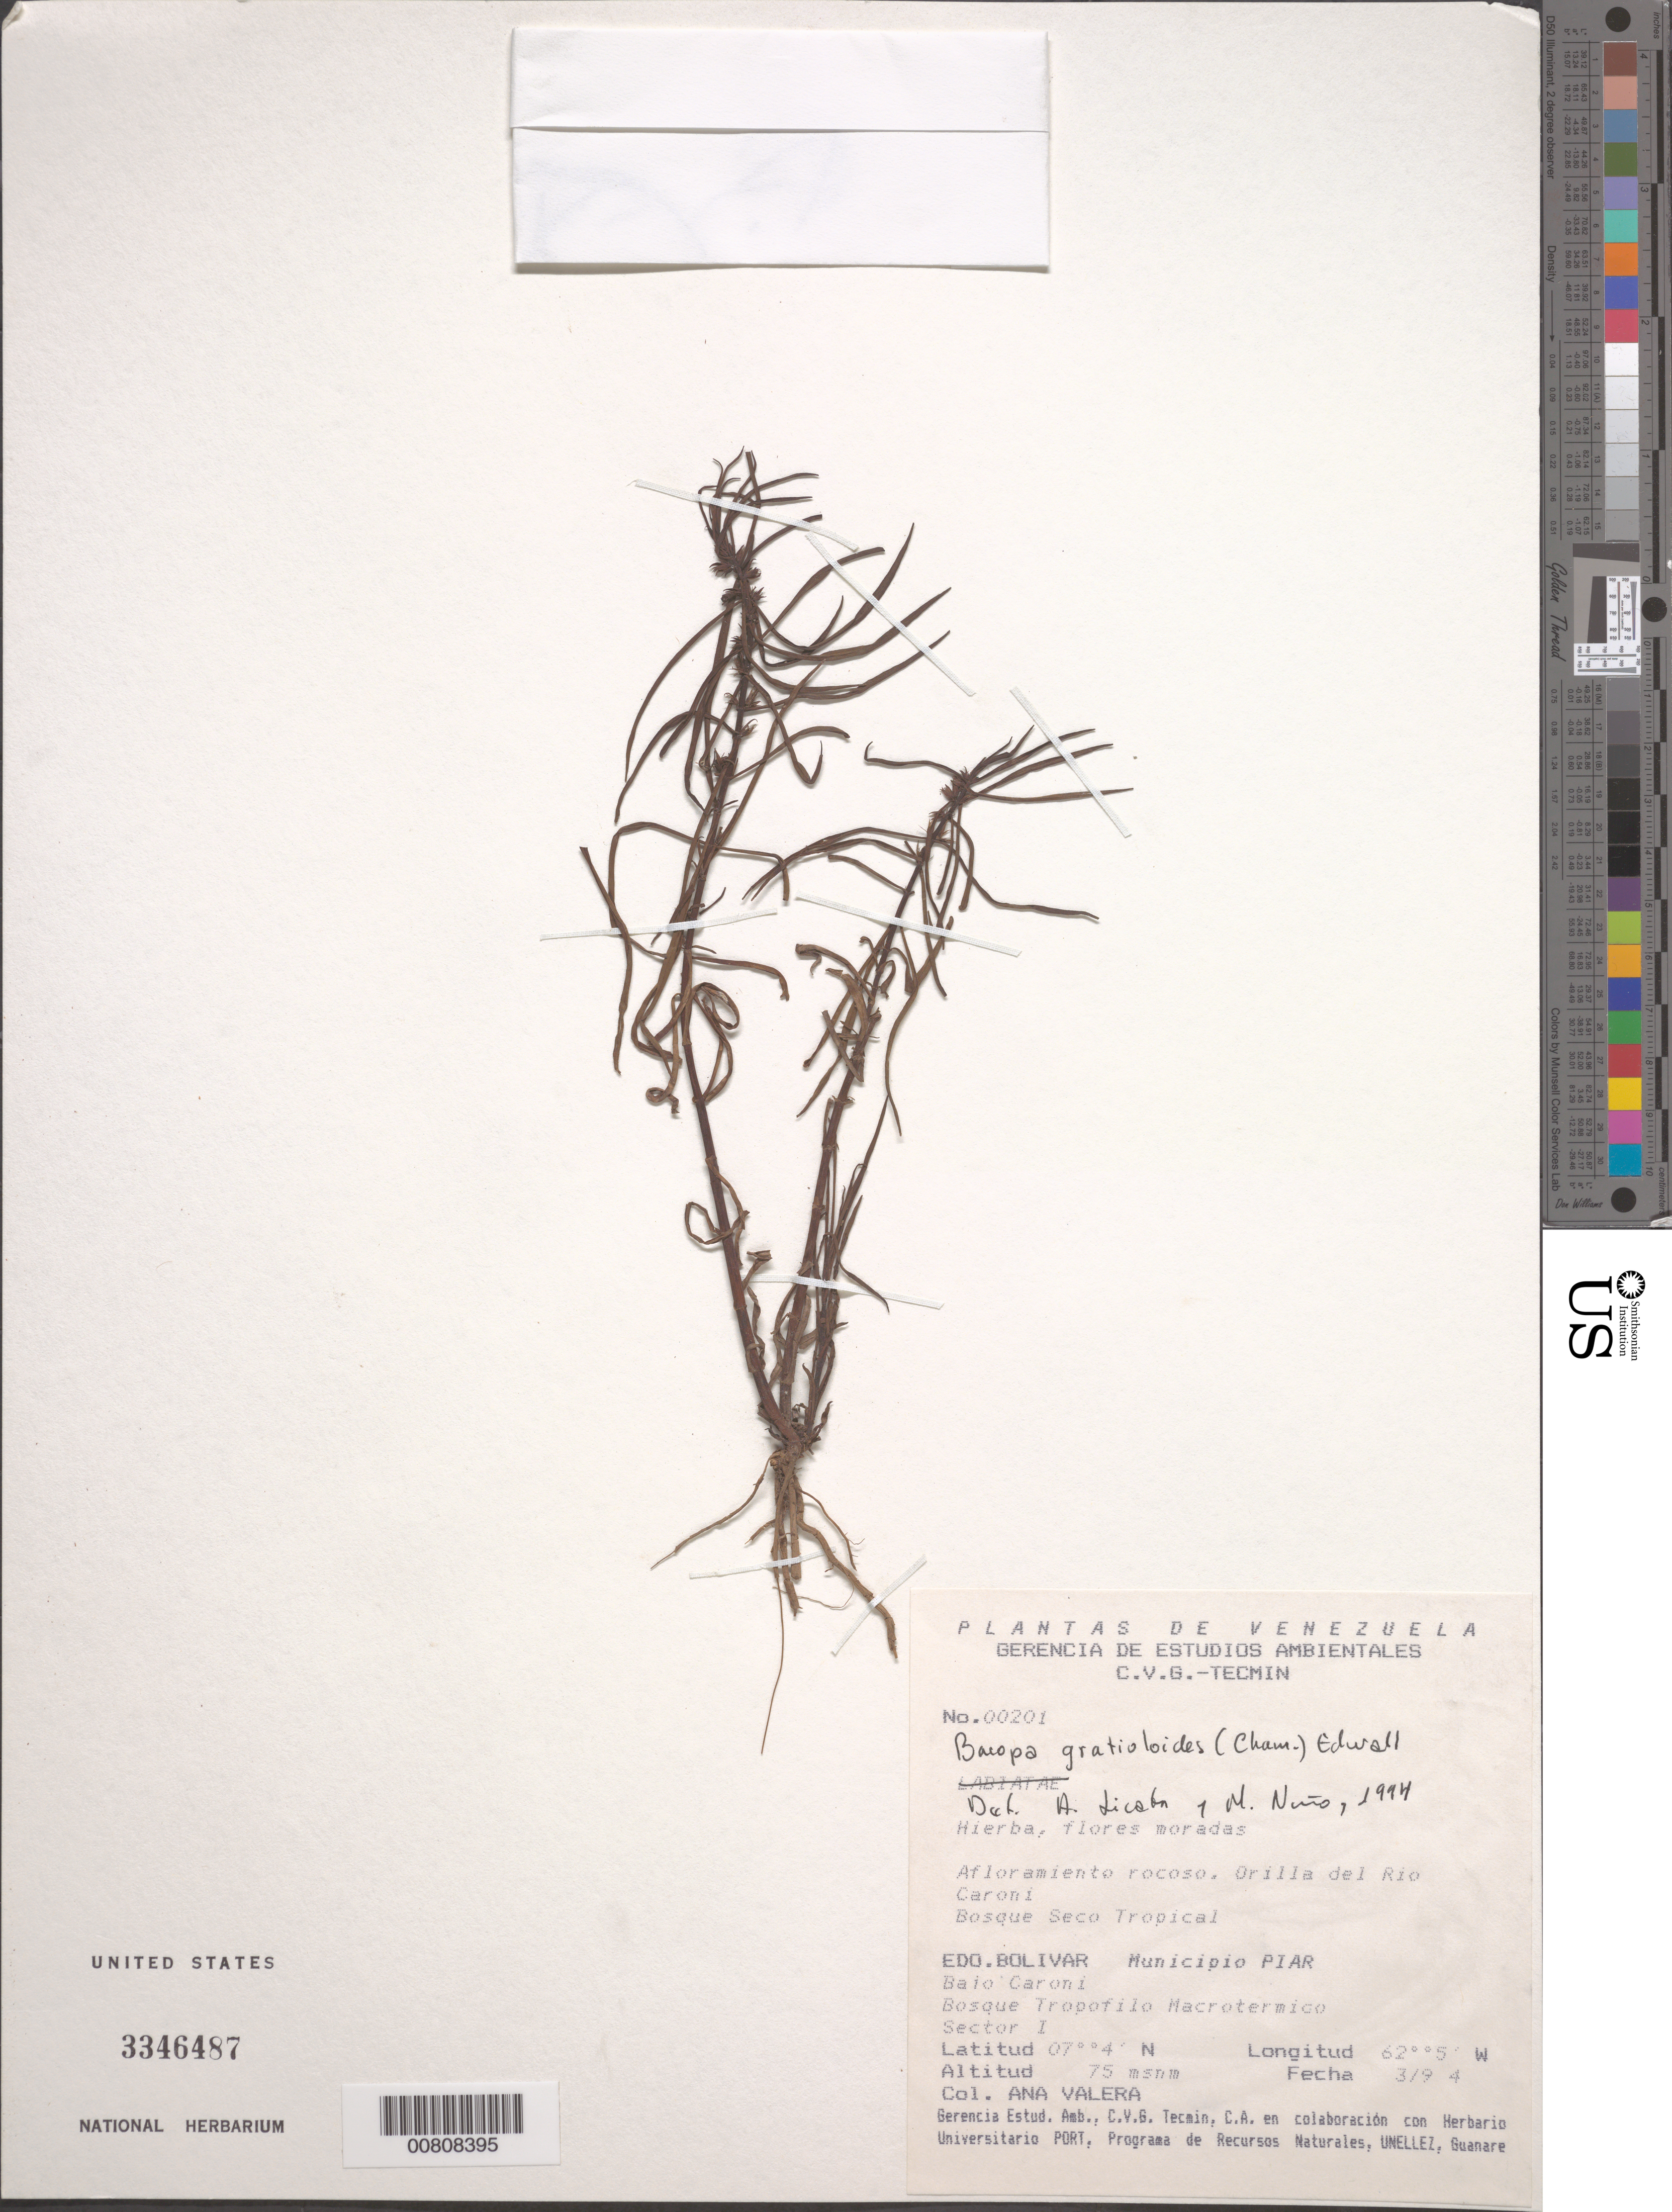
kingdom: Plantae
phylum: Tracheophyta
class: Magnoliopsida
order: Lamiales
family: Plantaginaceae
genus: Bacopa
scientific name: Bacopa gratioloides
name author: (Cham.) Chodat & Hassl.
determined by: Licata, A.; Niño, S. M.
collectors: A. Valera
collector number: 201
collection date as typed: Mar-94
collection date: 1994-03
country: Venezuela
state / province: Bolívar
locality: Mun. Piar, Bajo Caroní, Sector 1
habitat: Afloramiento rocoso, orilla del rio Caroni; bosque seco tropical; bosque tropofilo macrotermico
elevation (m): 75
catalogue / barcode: US 3346487